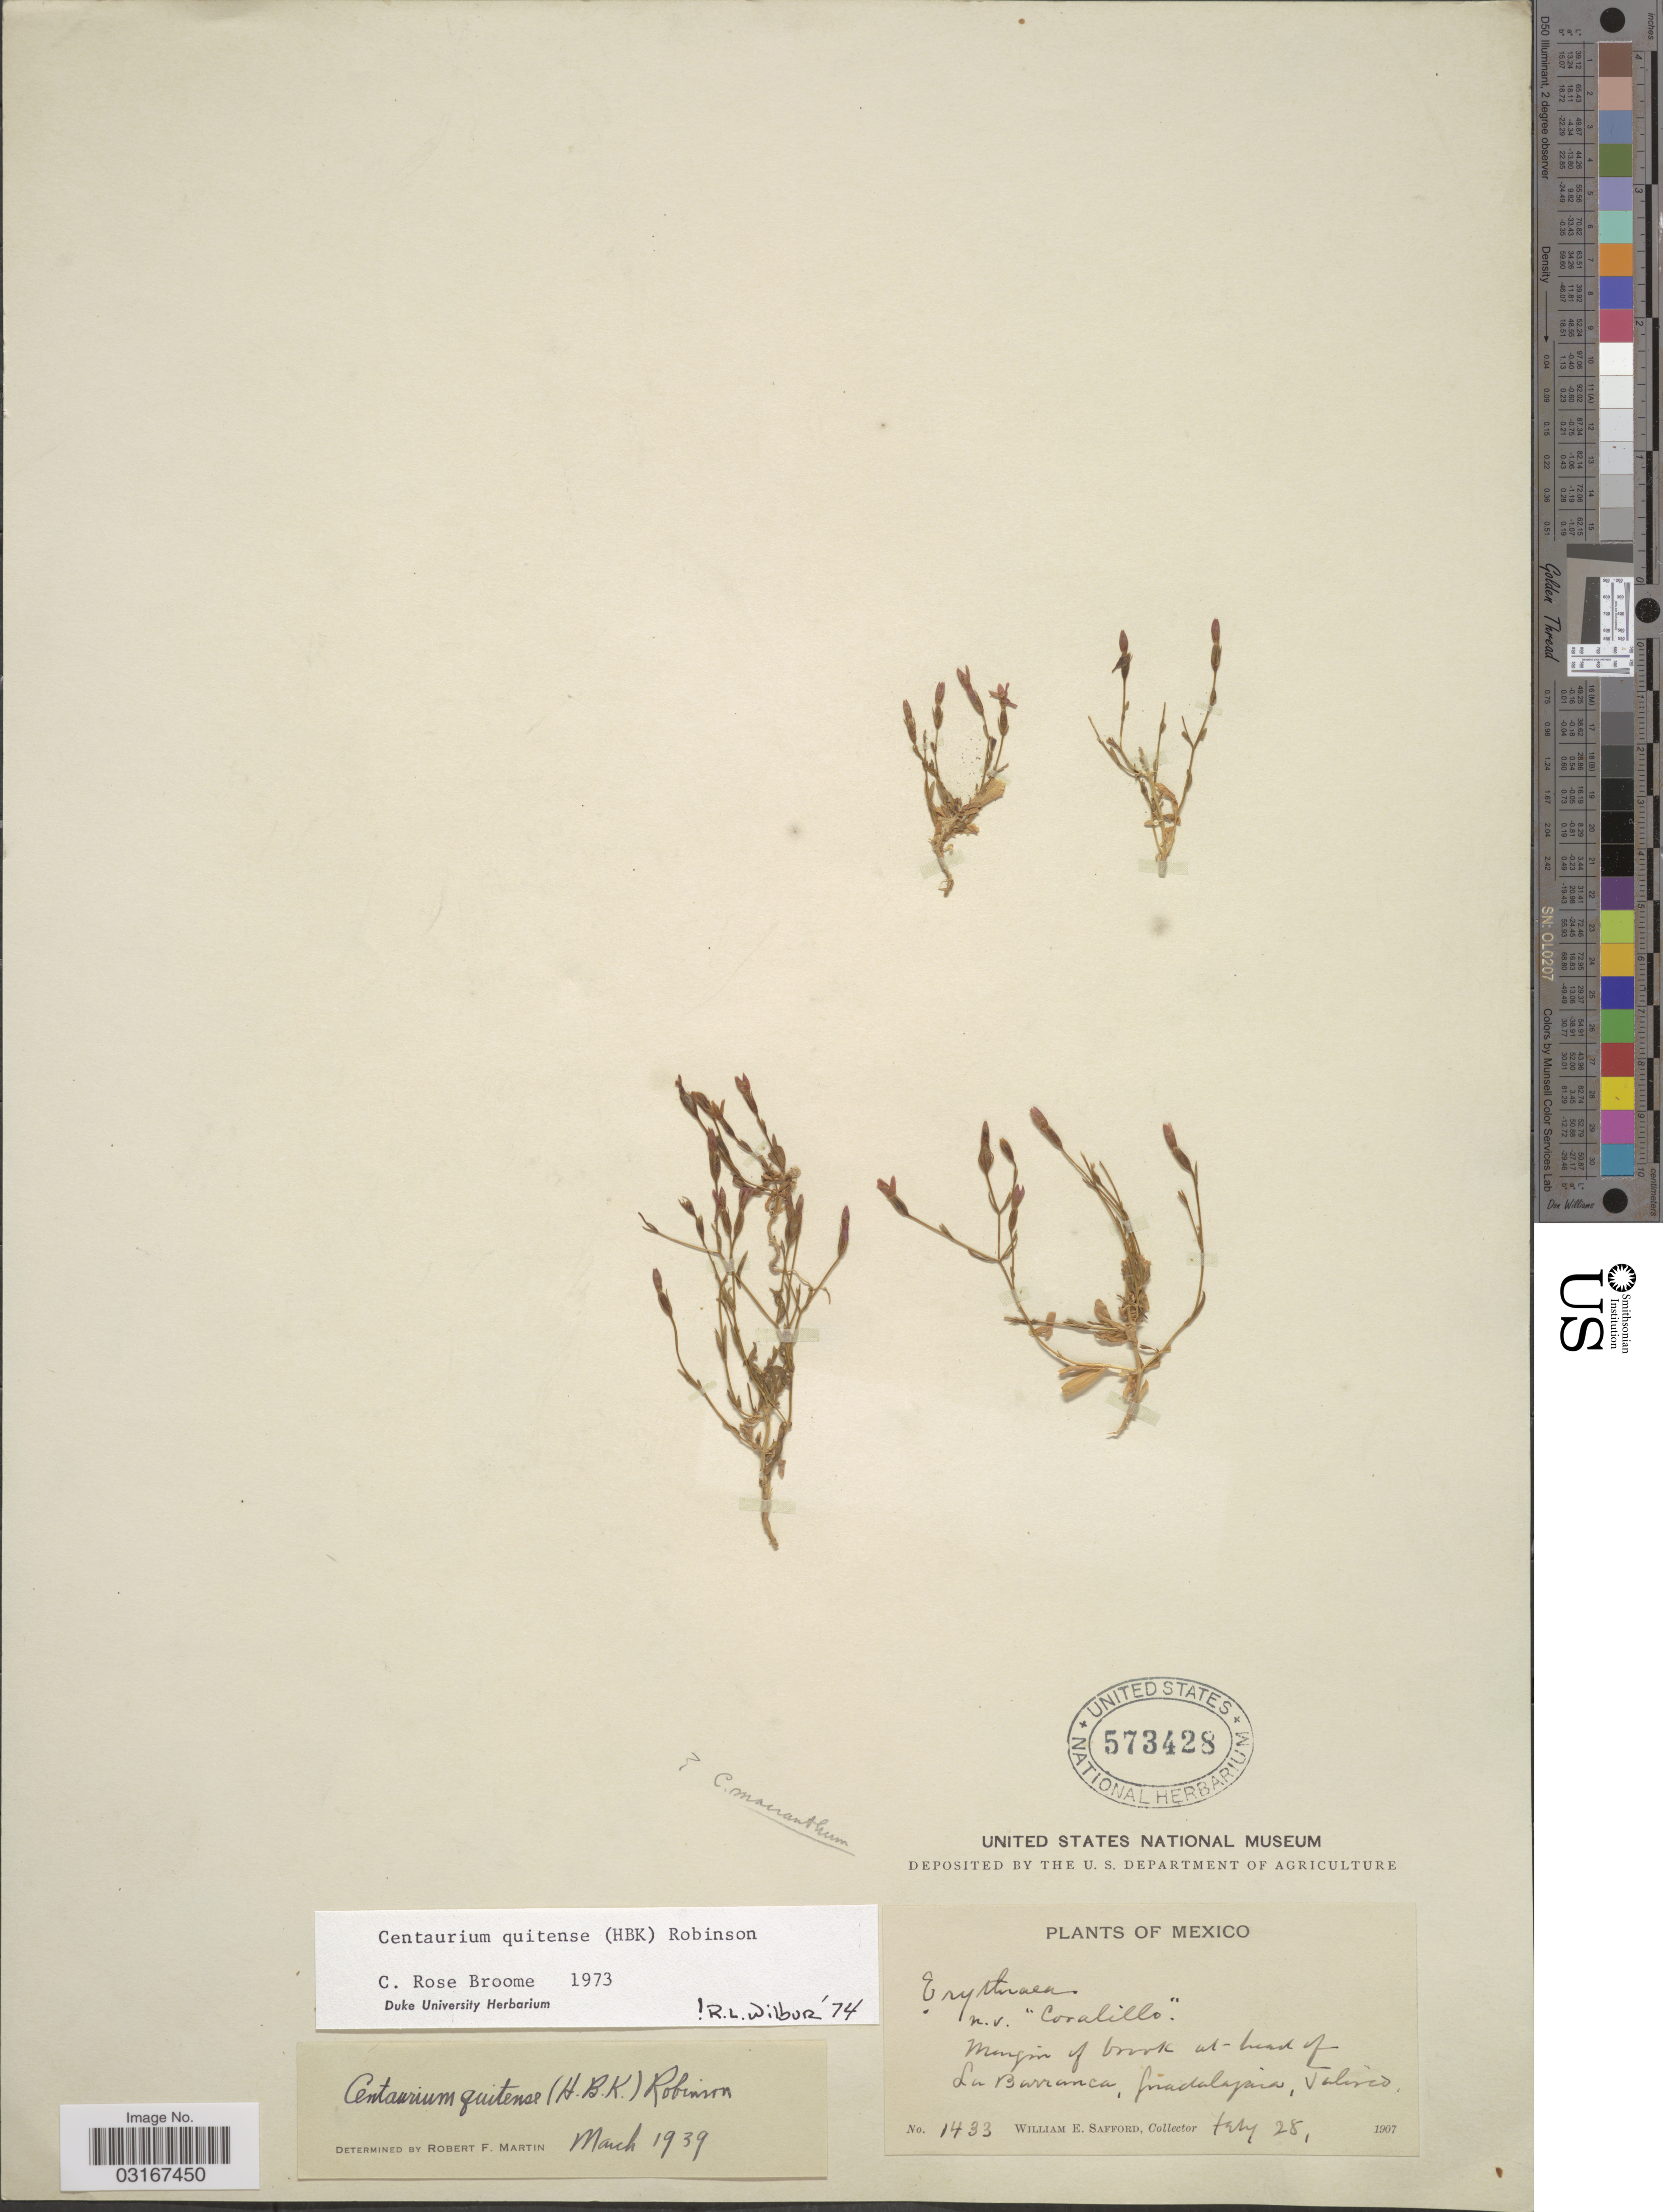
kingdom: Plantae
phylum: Tracheophyta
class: Magnoliopsida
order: Gentianales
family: Gentianaceae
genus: Centaurium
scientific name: Centaurium quitense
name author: (Kunth) B.L. Rob.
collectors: W. E. Safford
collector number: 1433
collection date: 1907-07-28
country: Mexico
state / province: Jalisco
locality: Margin of brook at head of La Barranca, Guadalajara, Valerio.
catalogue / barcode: US 573428